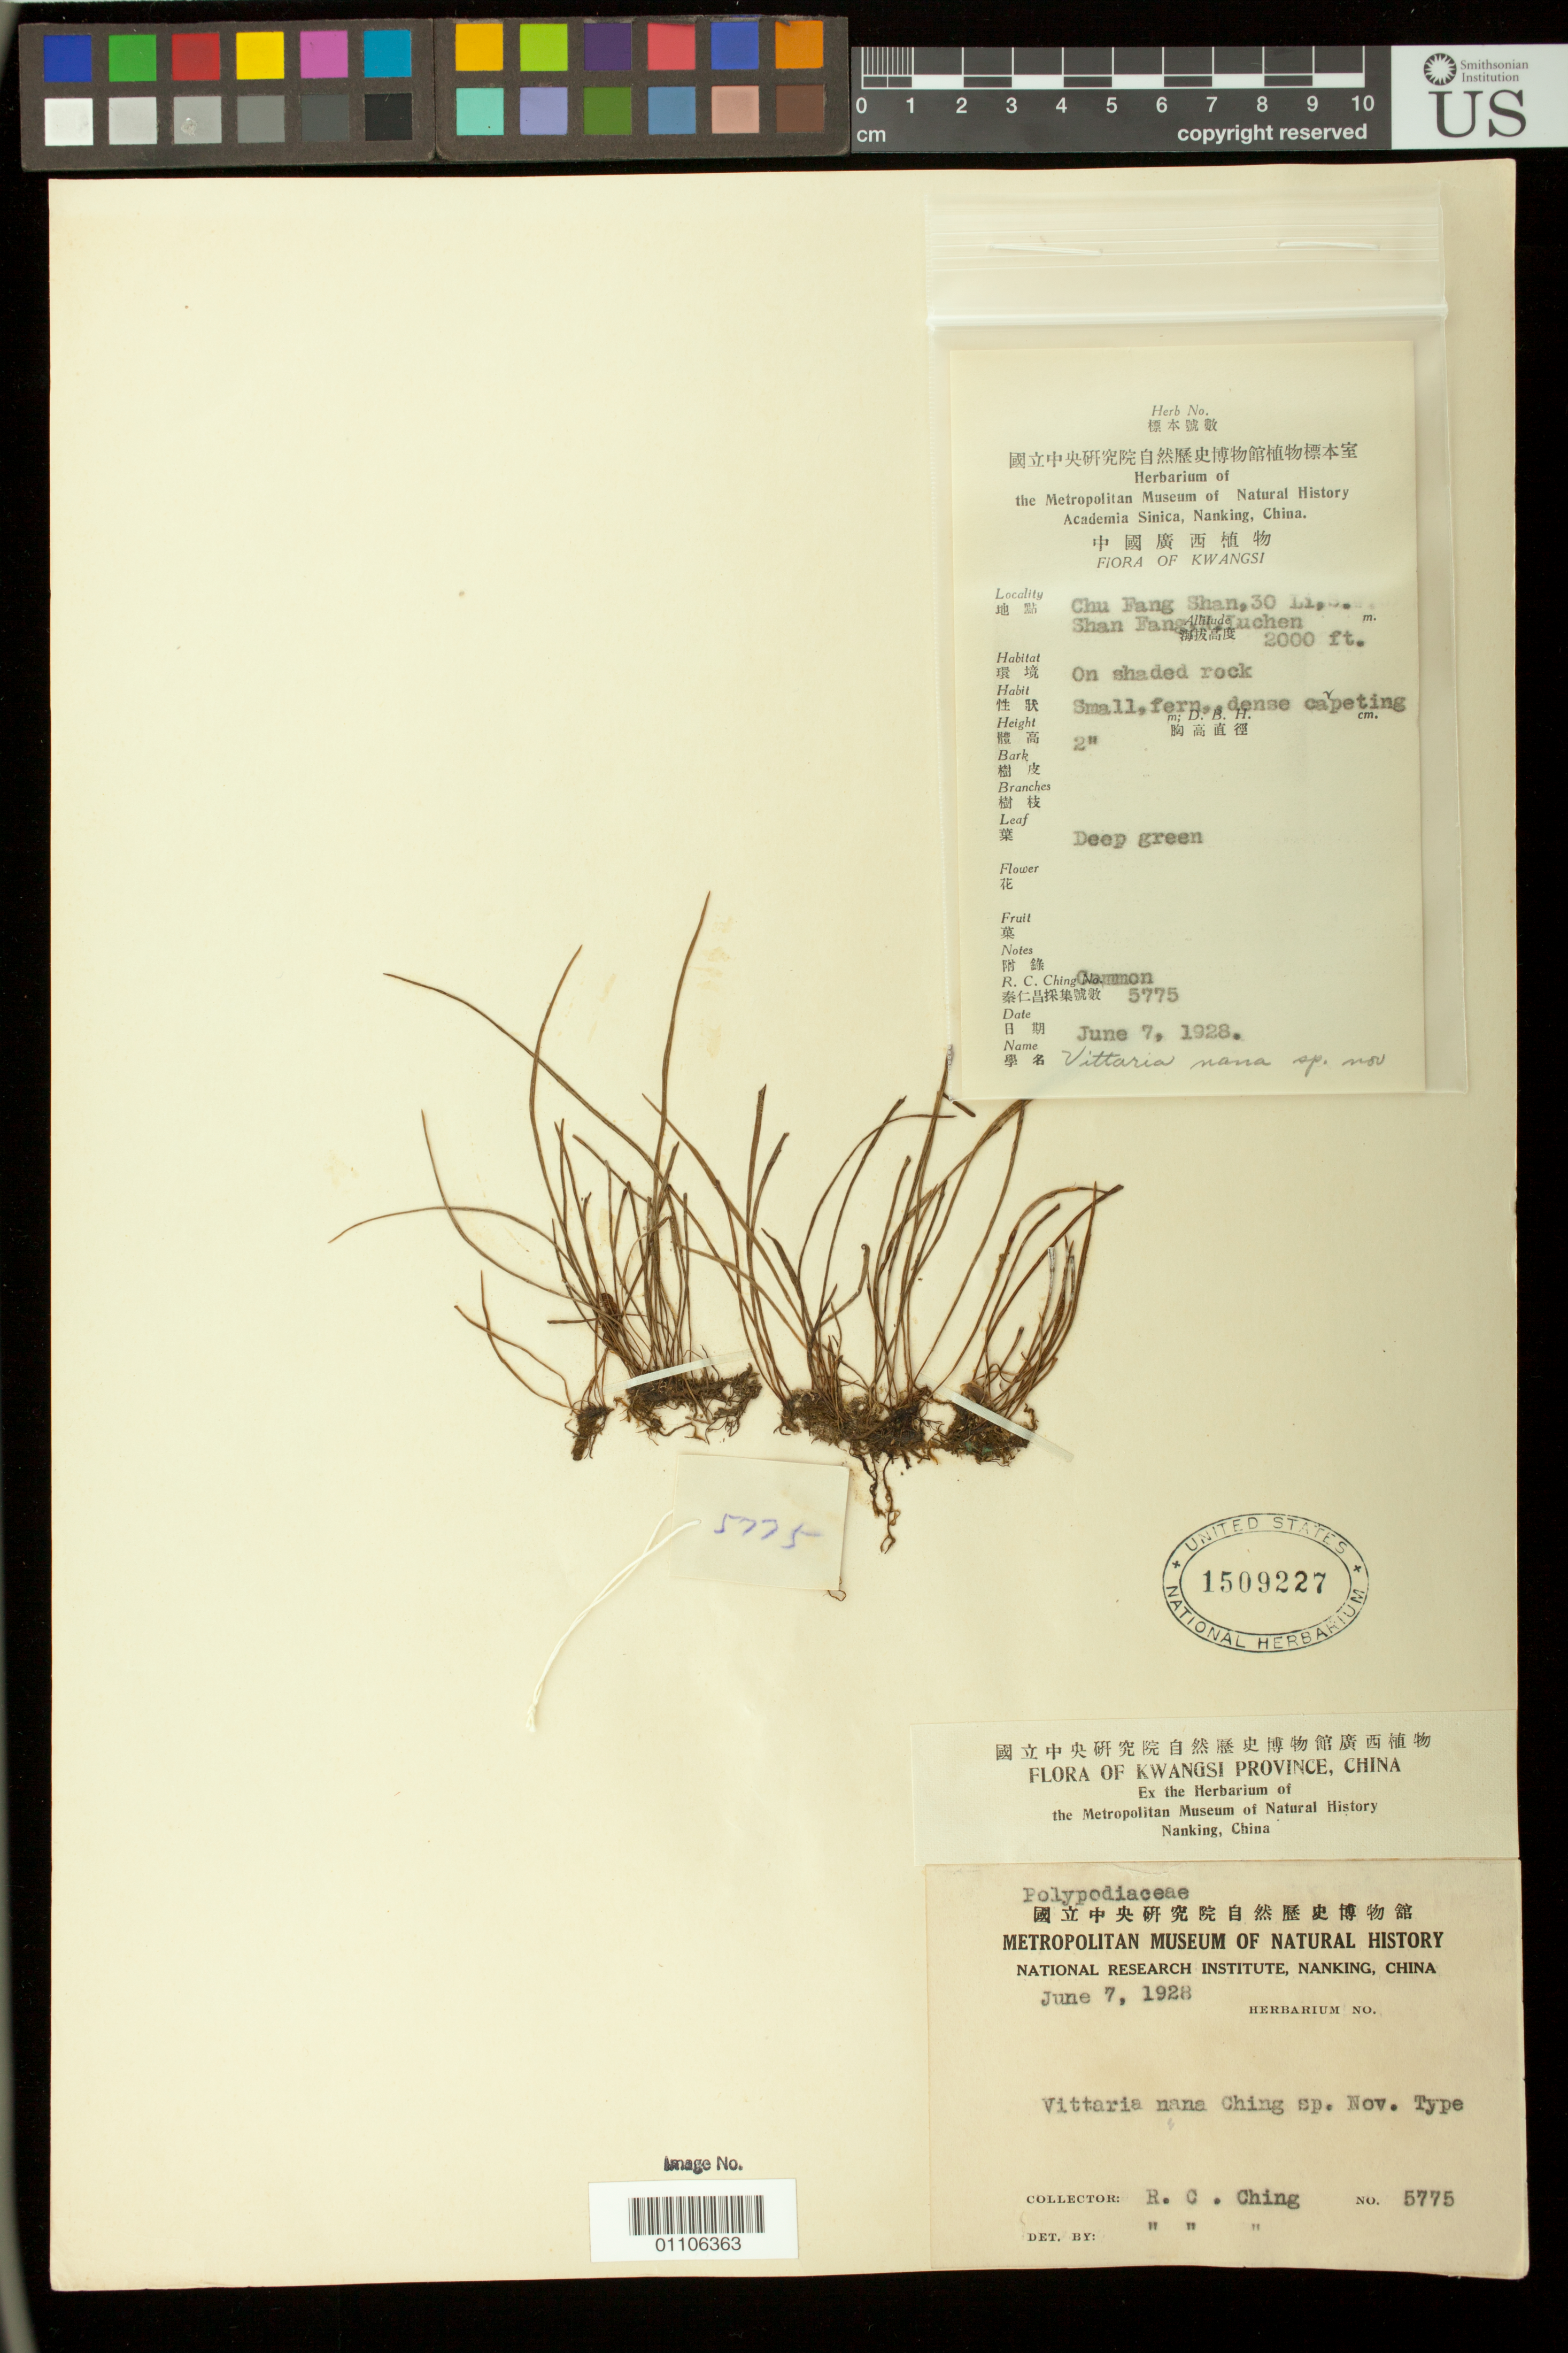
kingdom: Plantae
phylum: Tracheophyta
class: Polypodiopsida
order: Polypodiales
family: Pteridaceae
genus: Vittaria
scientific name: Vittaria nana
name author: Ching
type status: Type Collection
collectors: R. C. Ching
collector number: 5775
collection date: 1928-06-07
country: China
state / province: Guangxi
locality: Kwangsi, Chu Fang Shan, 30 Li, S.W. Shan Fang Luchen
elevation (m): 610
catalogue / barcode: US 1509227